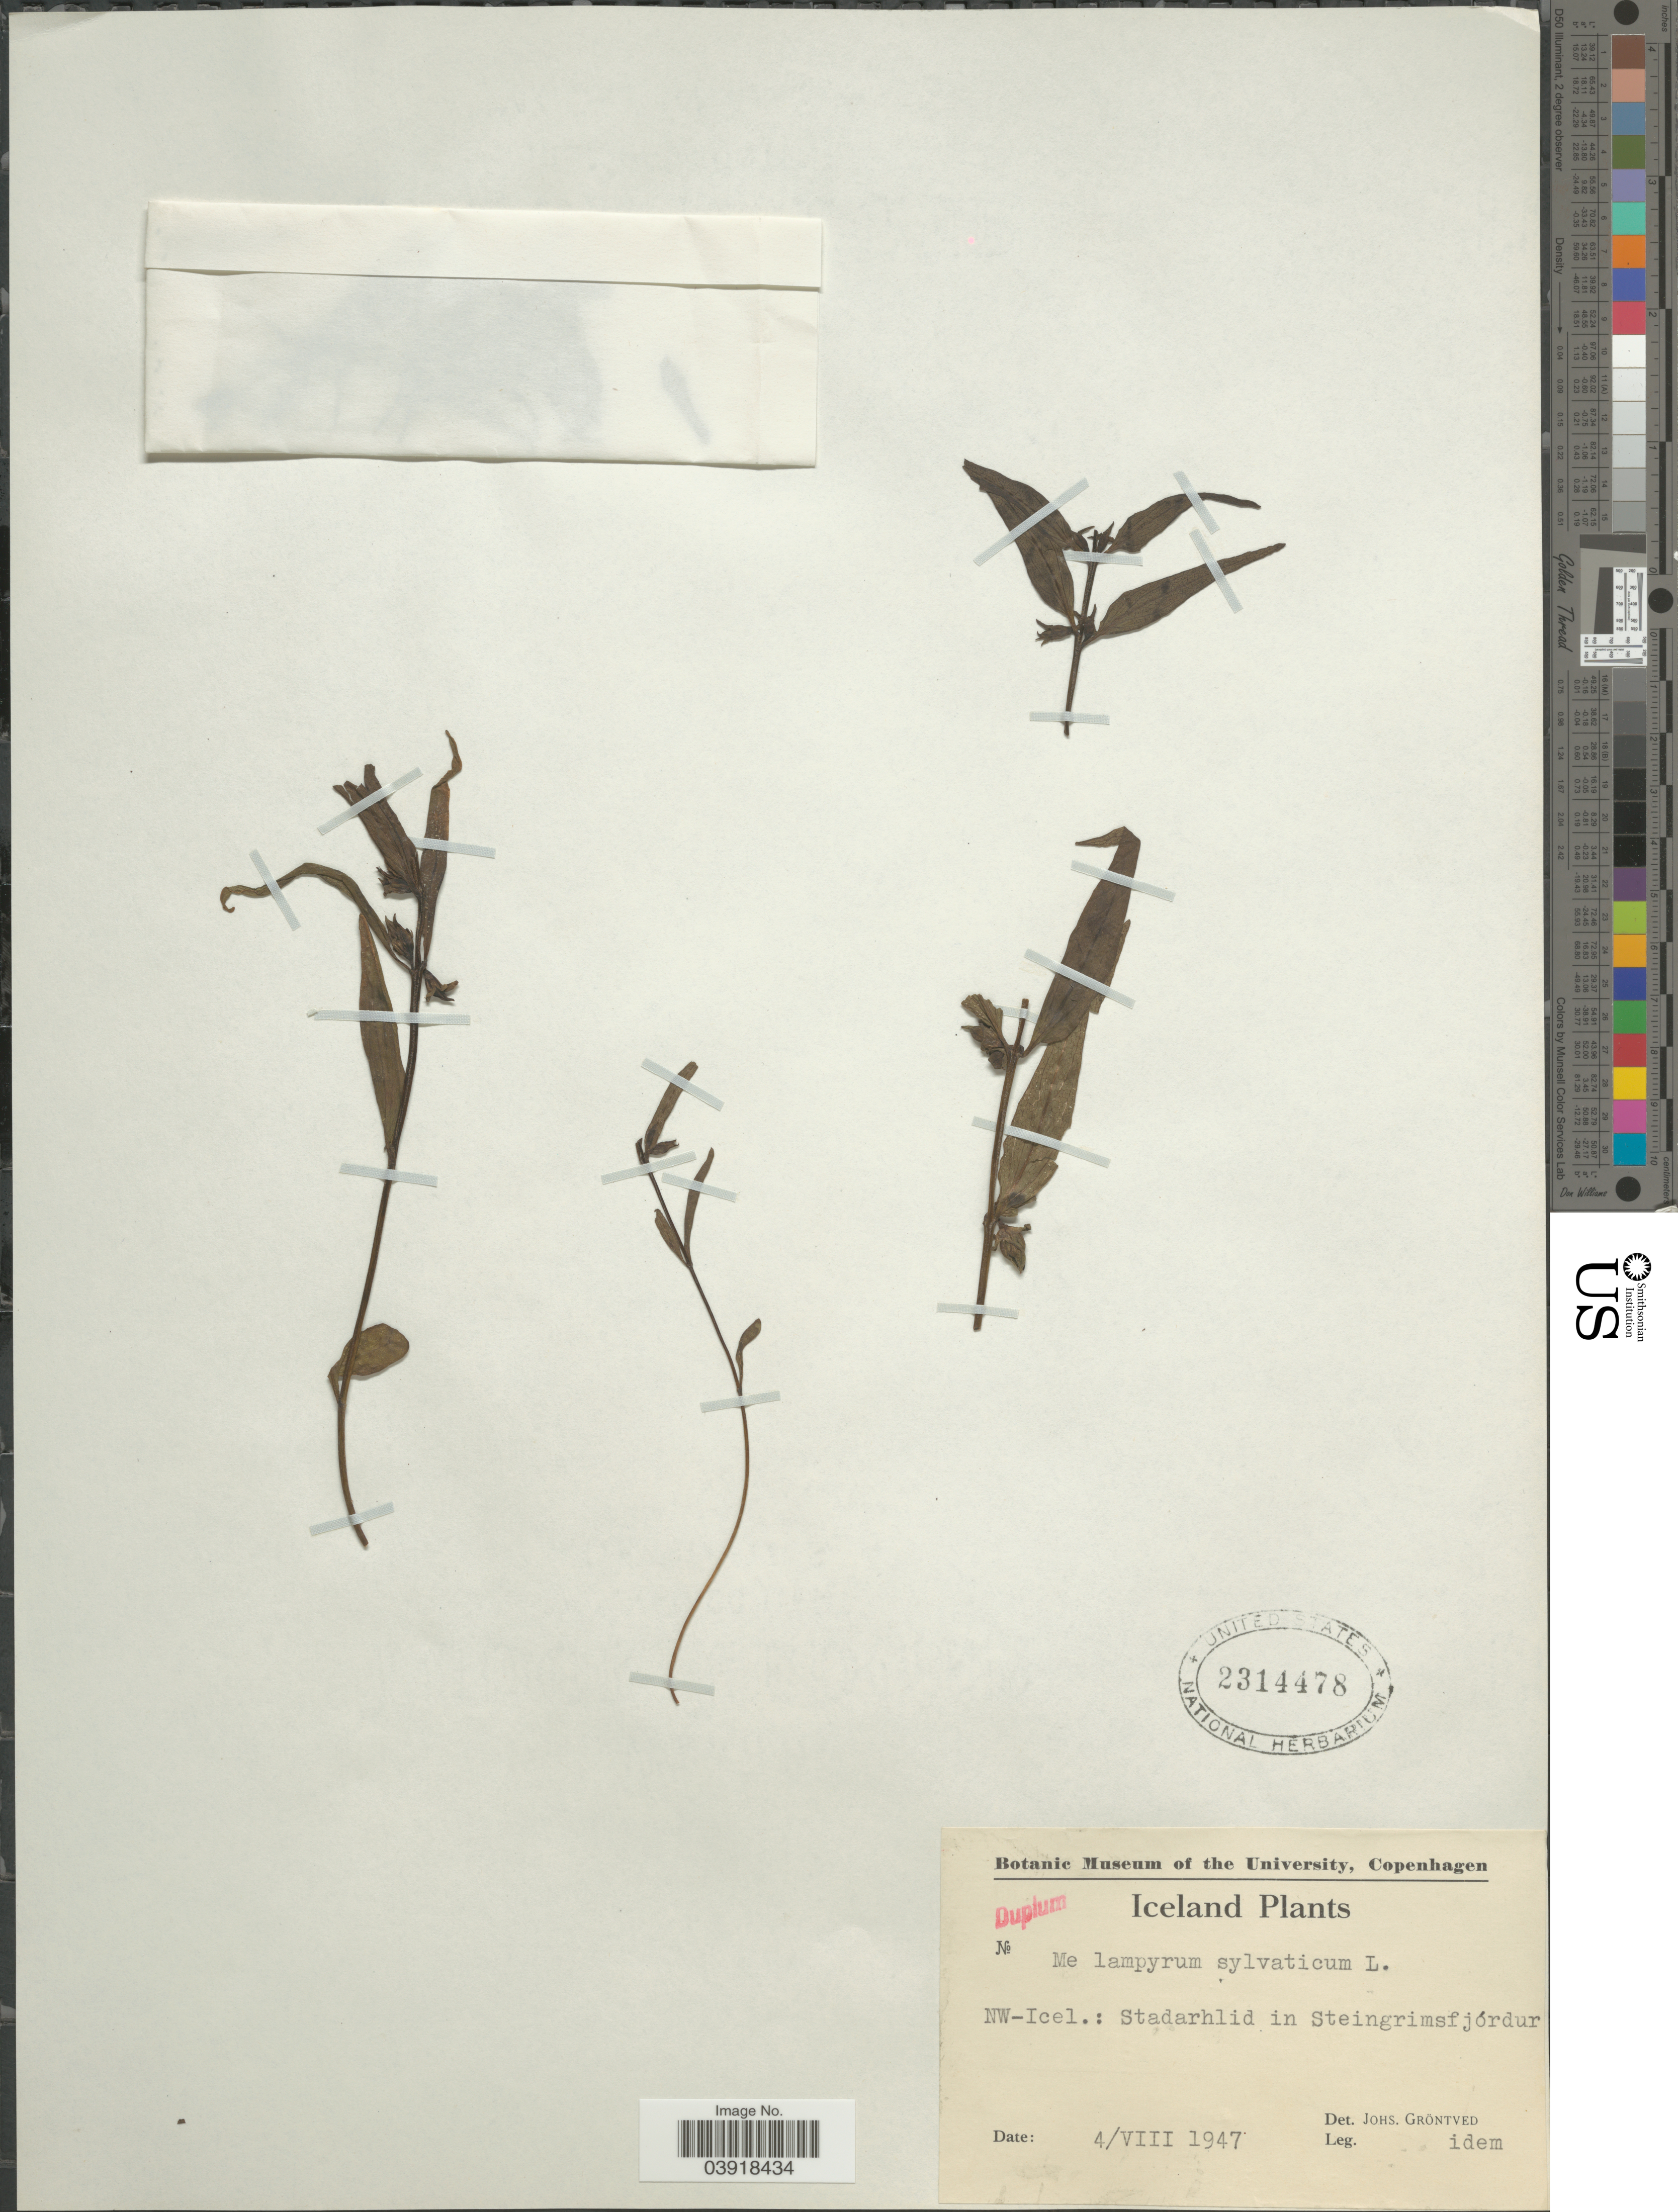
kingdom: Plantae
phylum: Tracheophyta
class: Magnoliopsida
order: Lamiales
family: Orobanchaceae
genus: Melampyrum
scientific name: Melampyrum sylvaticum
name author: L.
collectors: J. Grontved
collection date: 1947-08-04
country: Iceland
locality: NW-Icel.: Stadarhlid in Steingrimsfjórdur.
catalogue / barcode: US 2314478